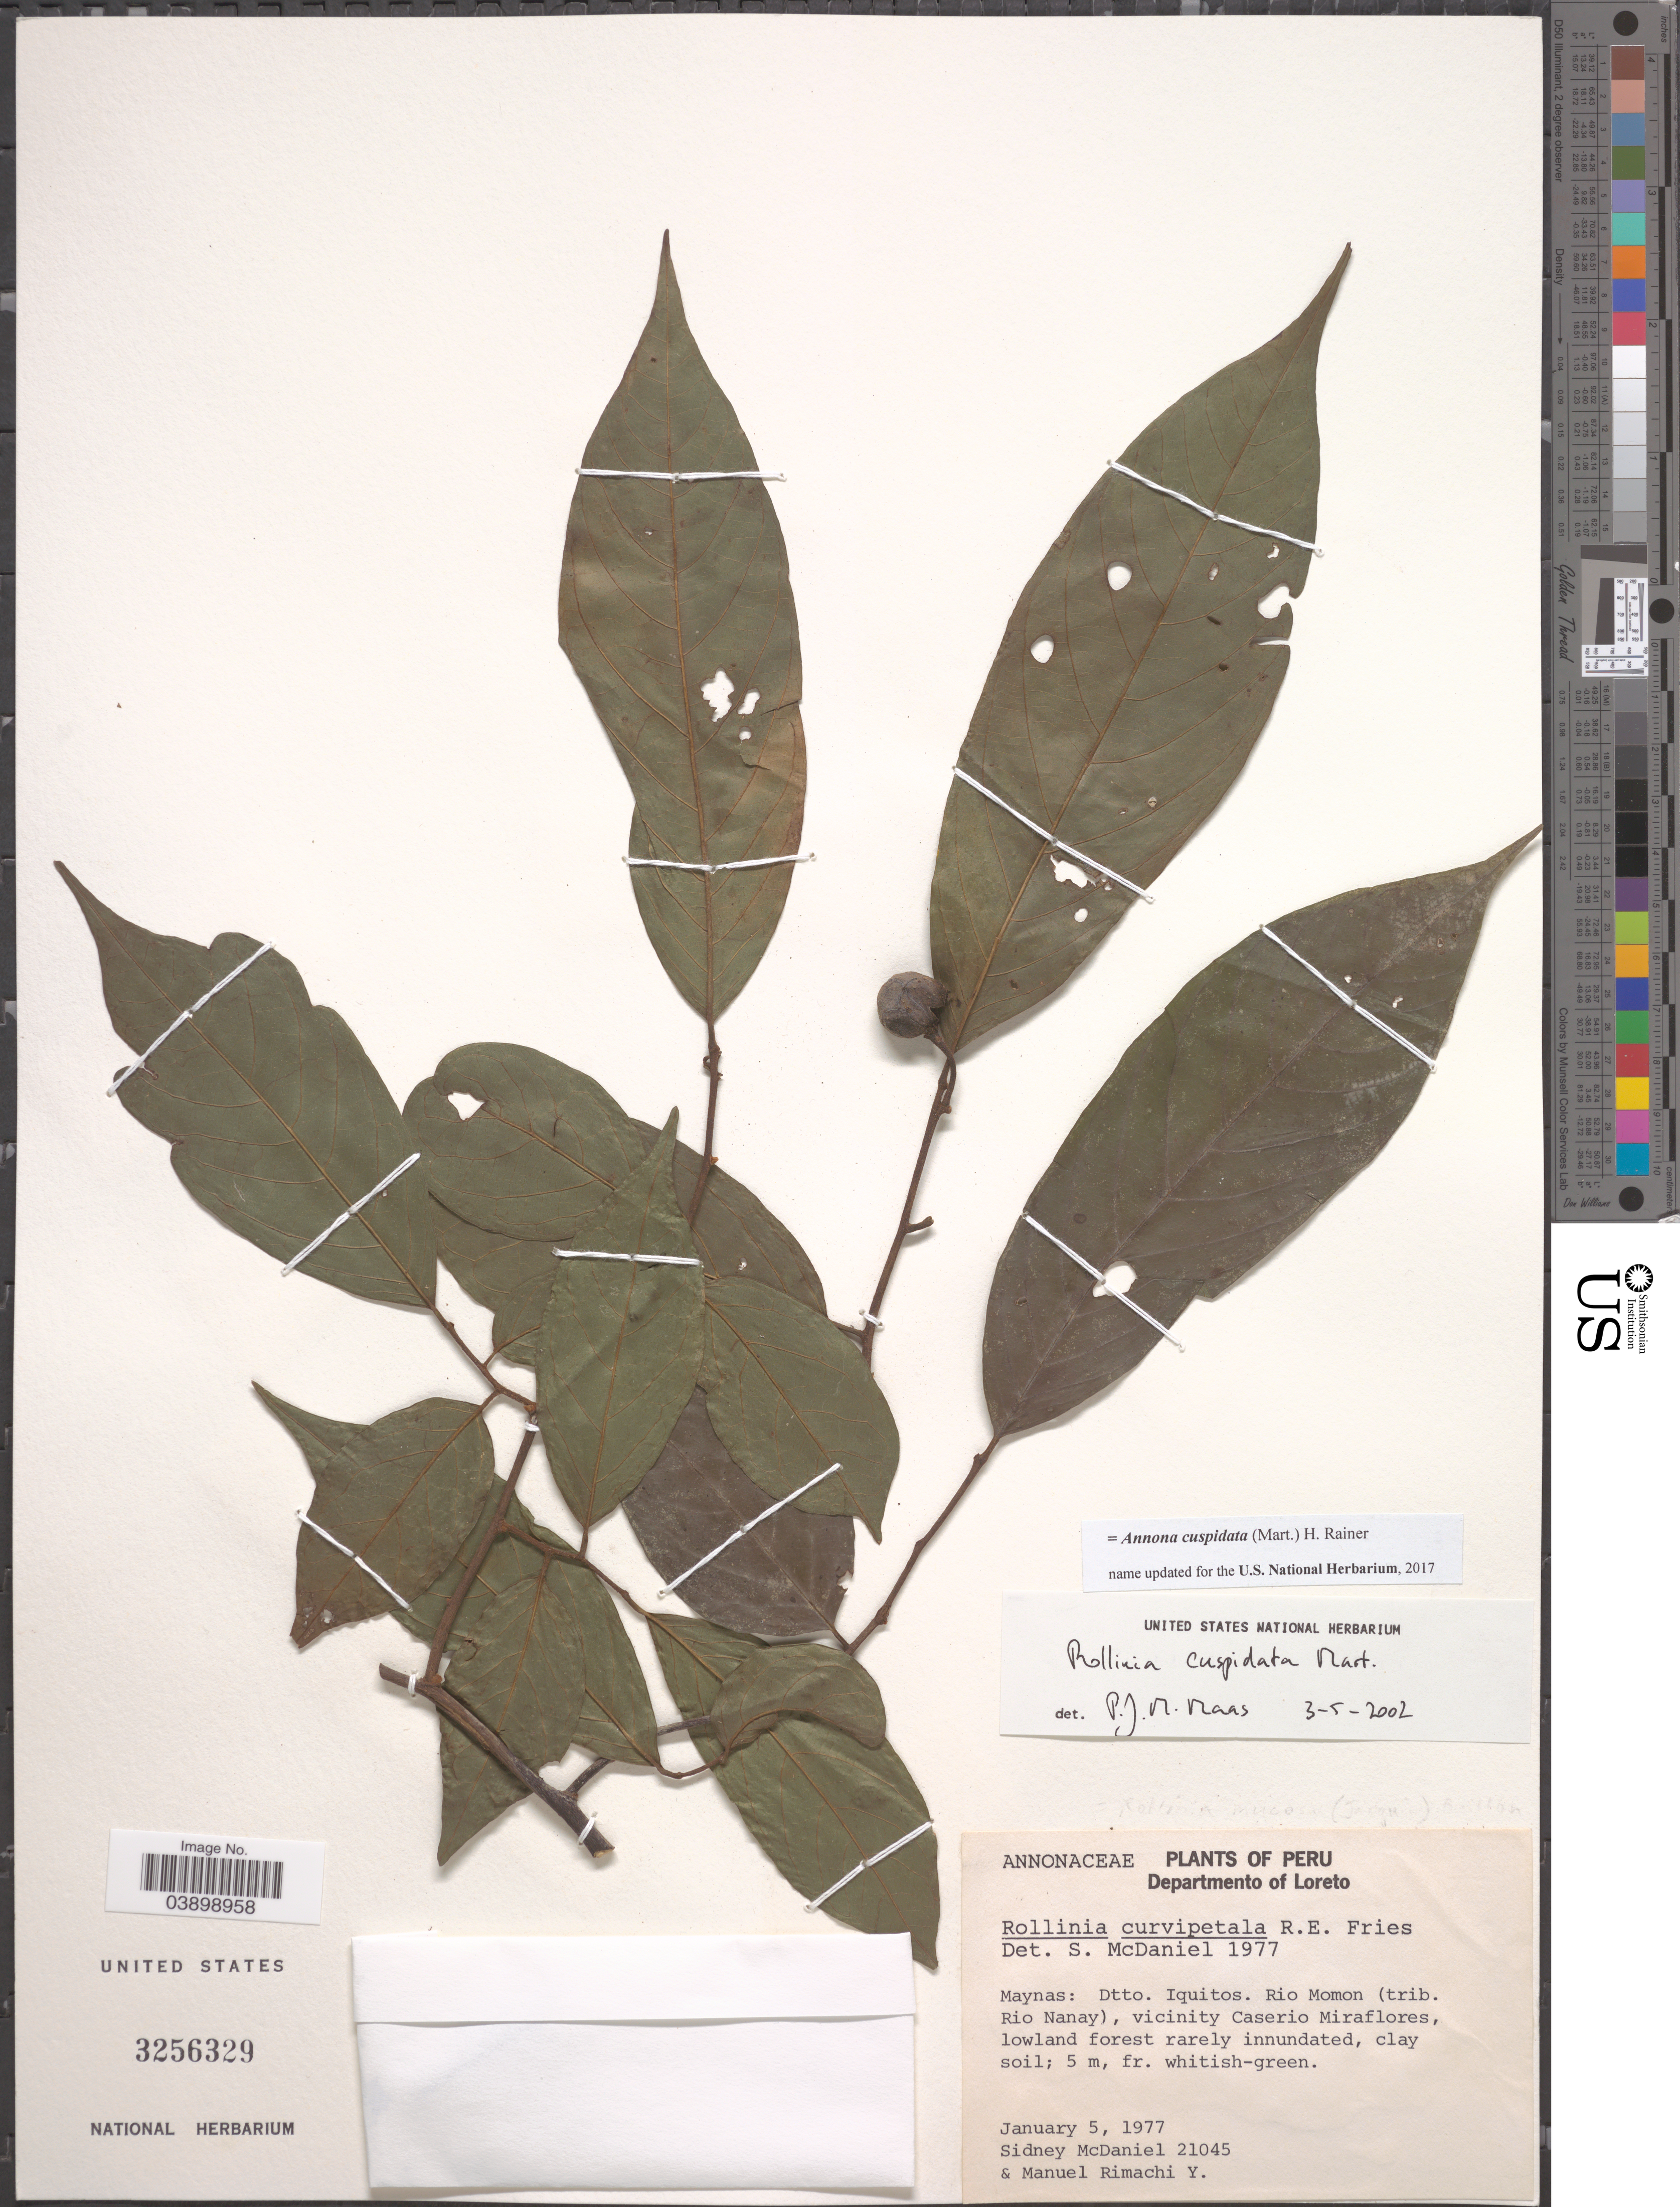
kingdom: Plantae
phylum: Tracheophyta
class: Magnoliopsida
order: Magnoliales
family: Annonaceae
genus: Annona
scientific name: Annona cuspidata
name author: (Mart.) H. Rainer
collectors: S. McDaniel & M. Rimachi Y.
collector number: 21045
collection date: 1977-01-05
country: Peru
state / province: Loreto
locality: Department of Loreto. Maynas: Dtto. Iquitos. Rio Momon (trib. Rio Nanay), vicinity Caserio Miraflores.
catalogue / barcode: US 3256329